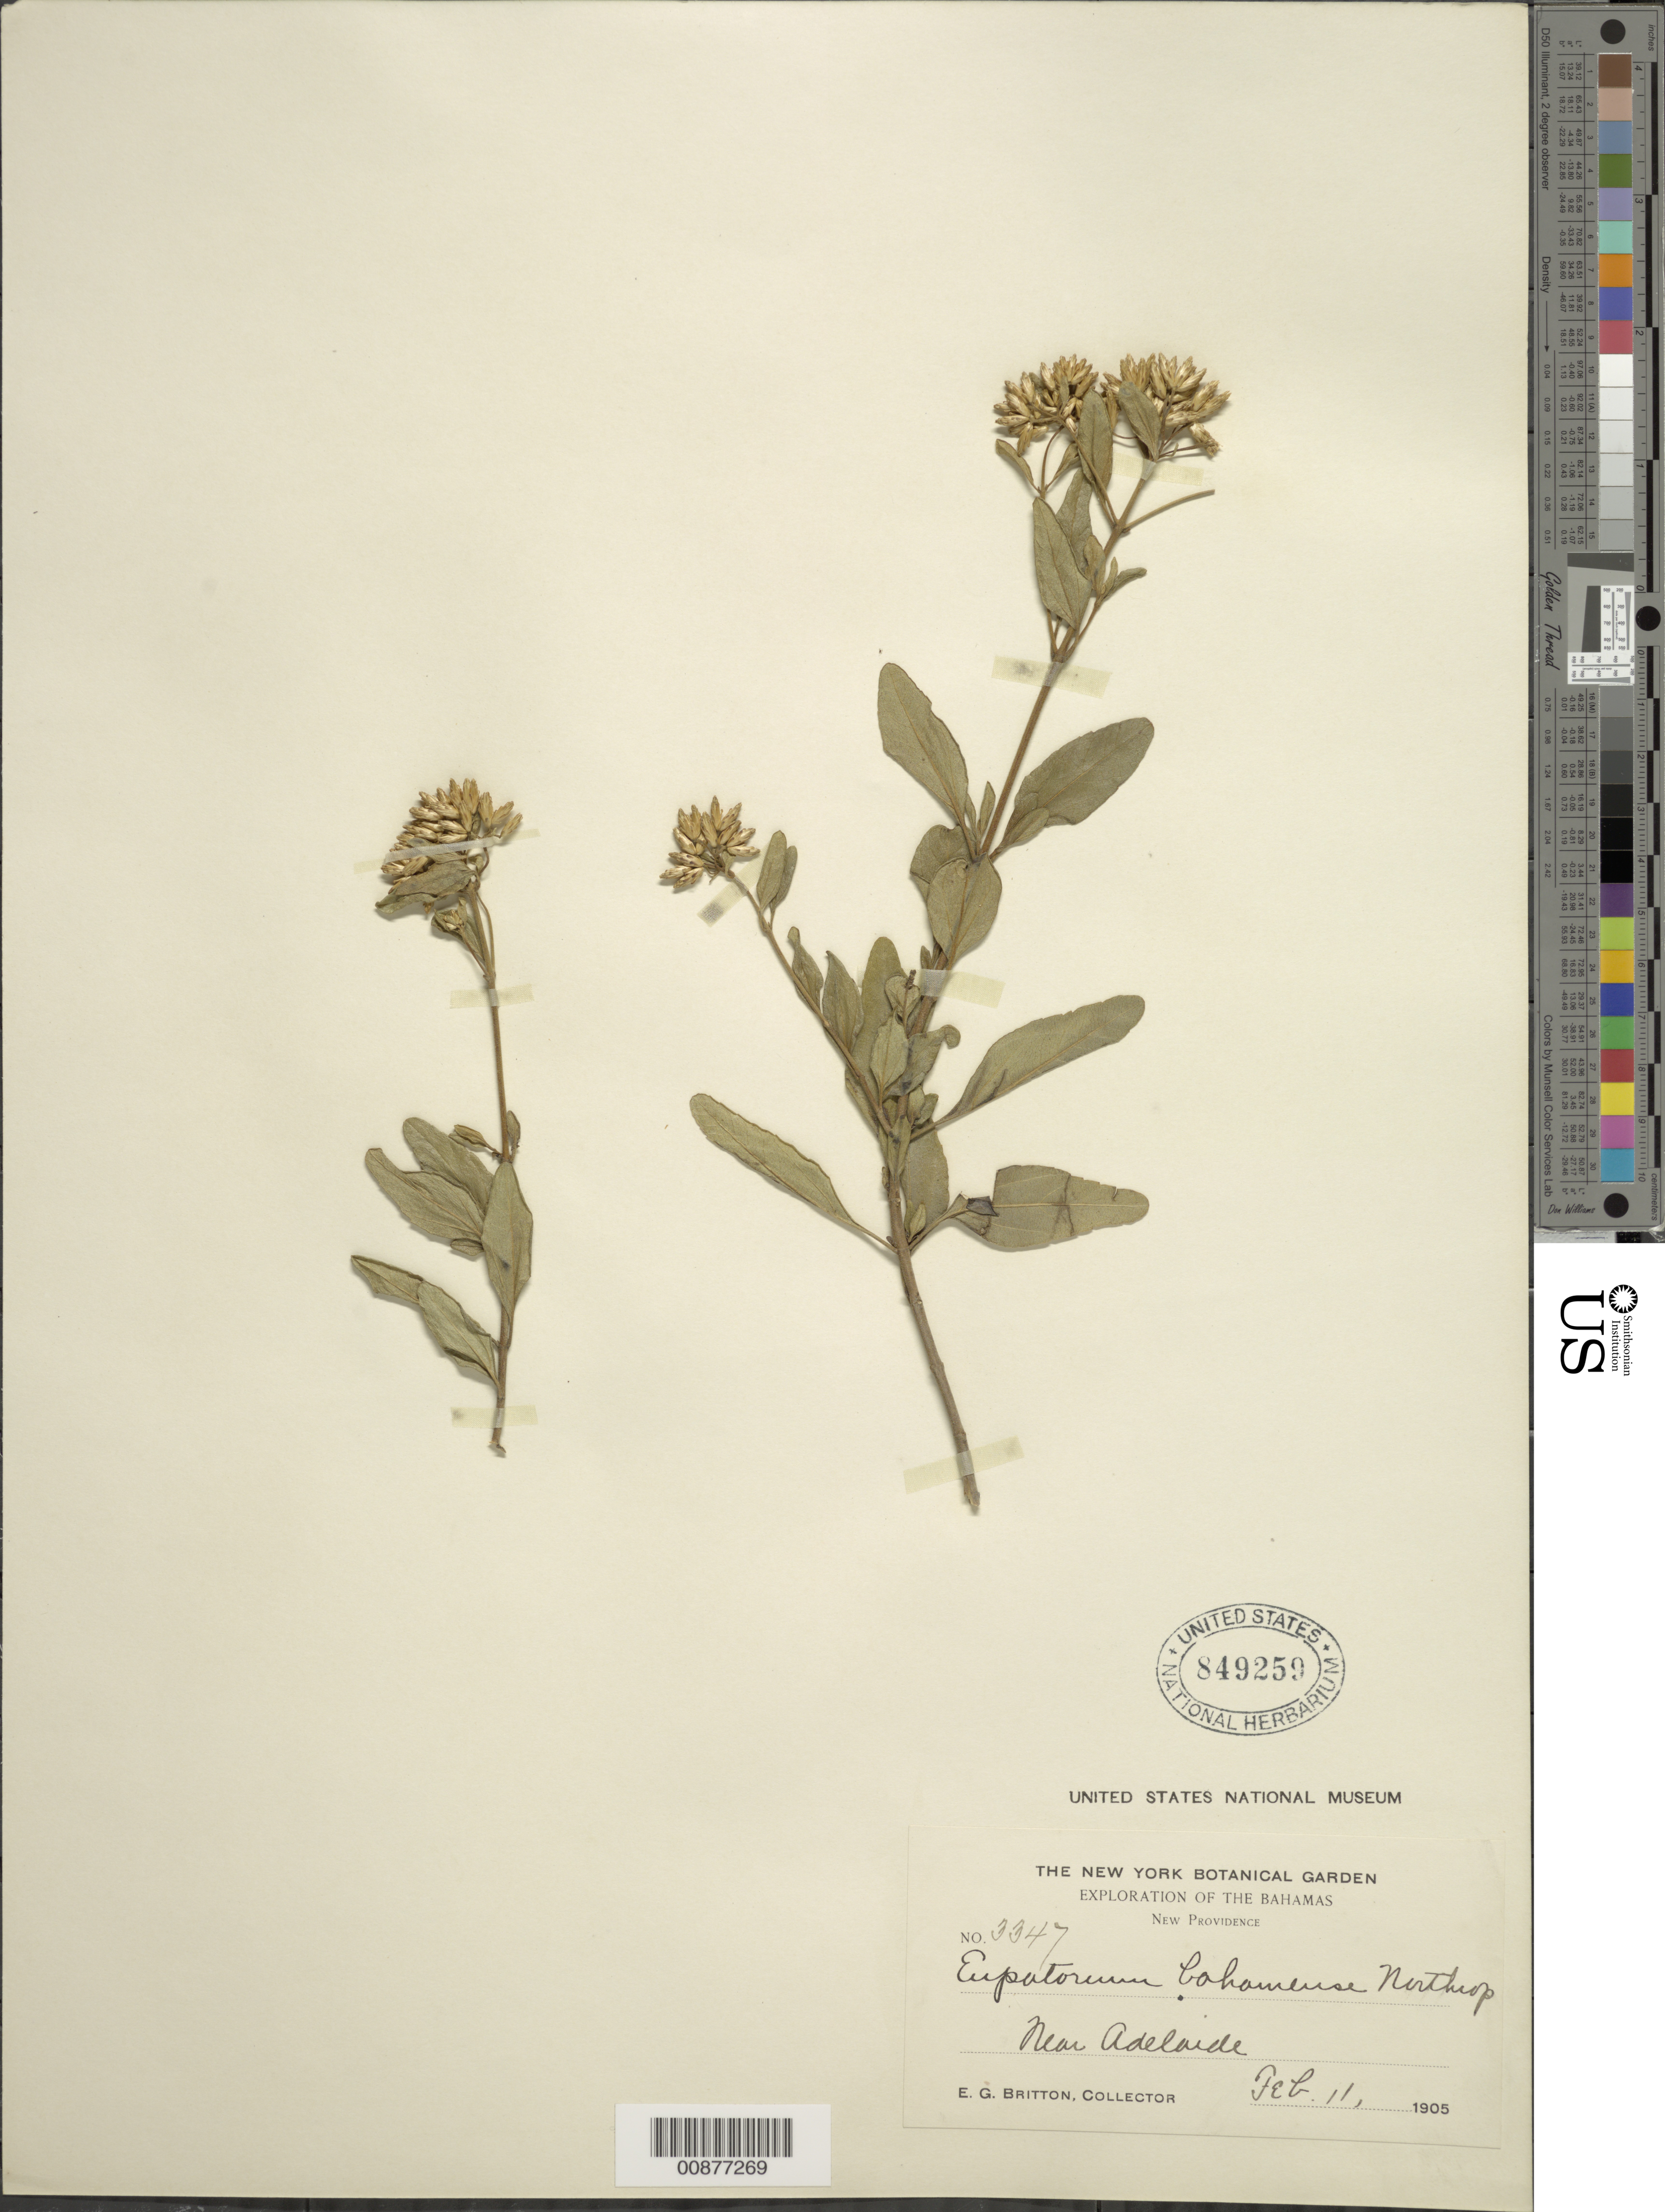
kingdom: Plantae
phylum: Tracheophyta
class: Magnoliopsida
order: Asterales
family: Asteraceae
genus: Chromolaena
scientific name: Chromolaena bahamensis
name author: (Northr.) R.M. King & H. Rob.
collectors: E. G. Britton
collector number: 3347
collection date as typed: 11 Feb 1905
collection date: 1905-02-11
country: Bahamas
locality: New Providence. Near Adelaide.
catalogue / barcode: US 849259